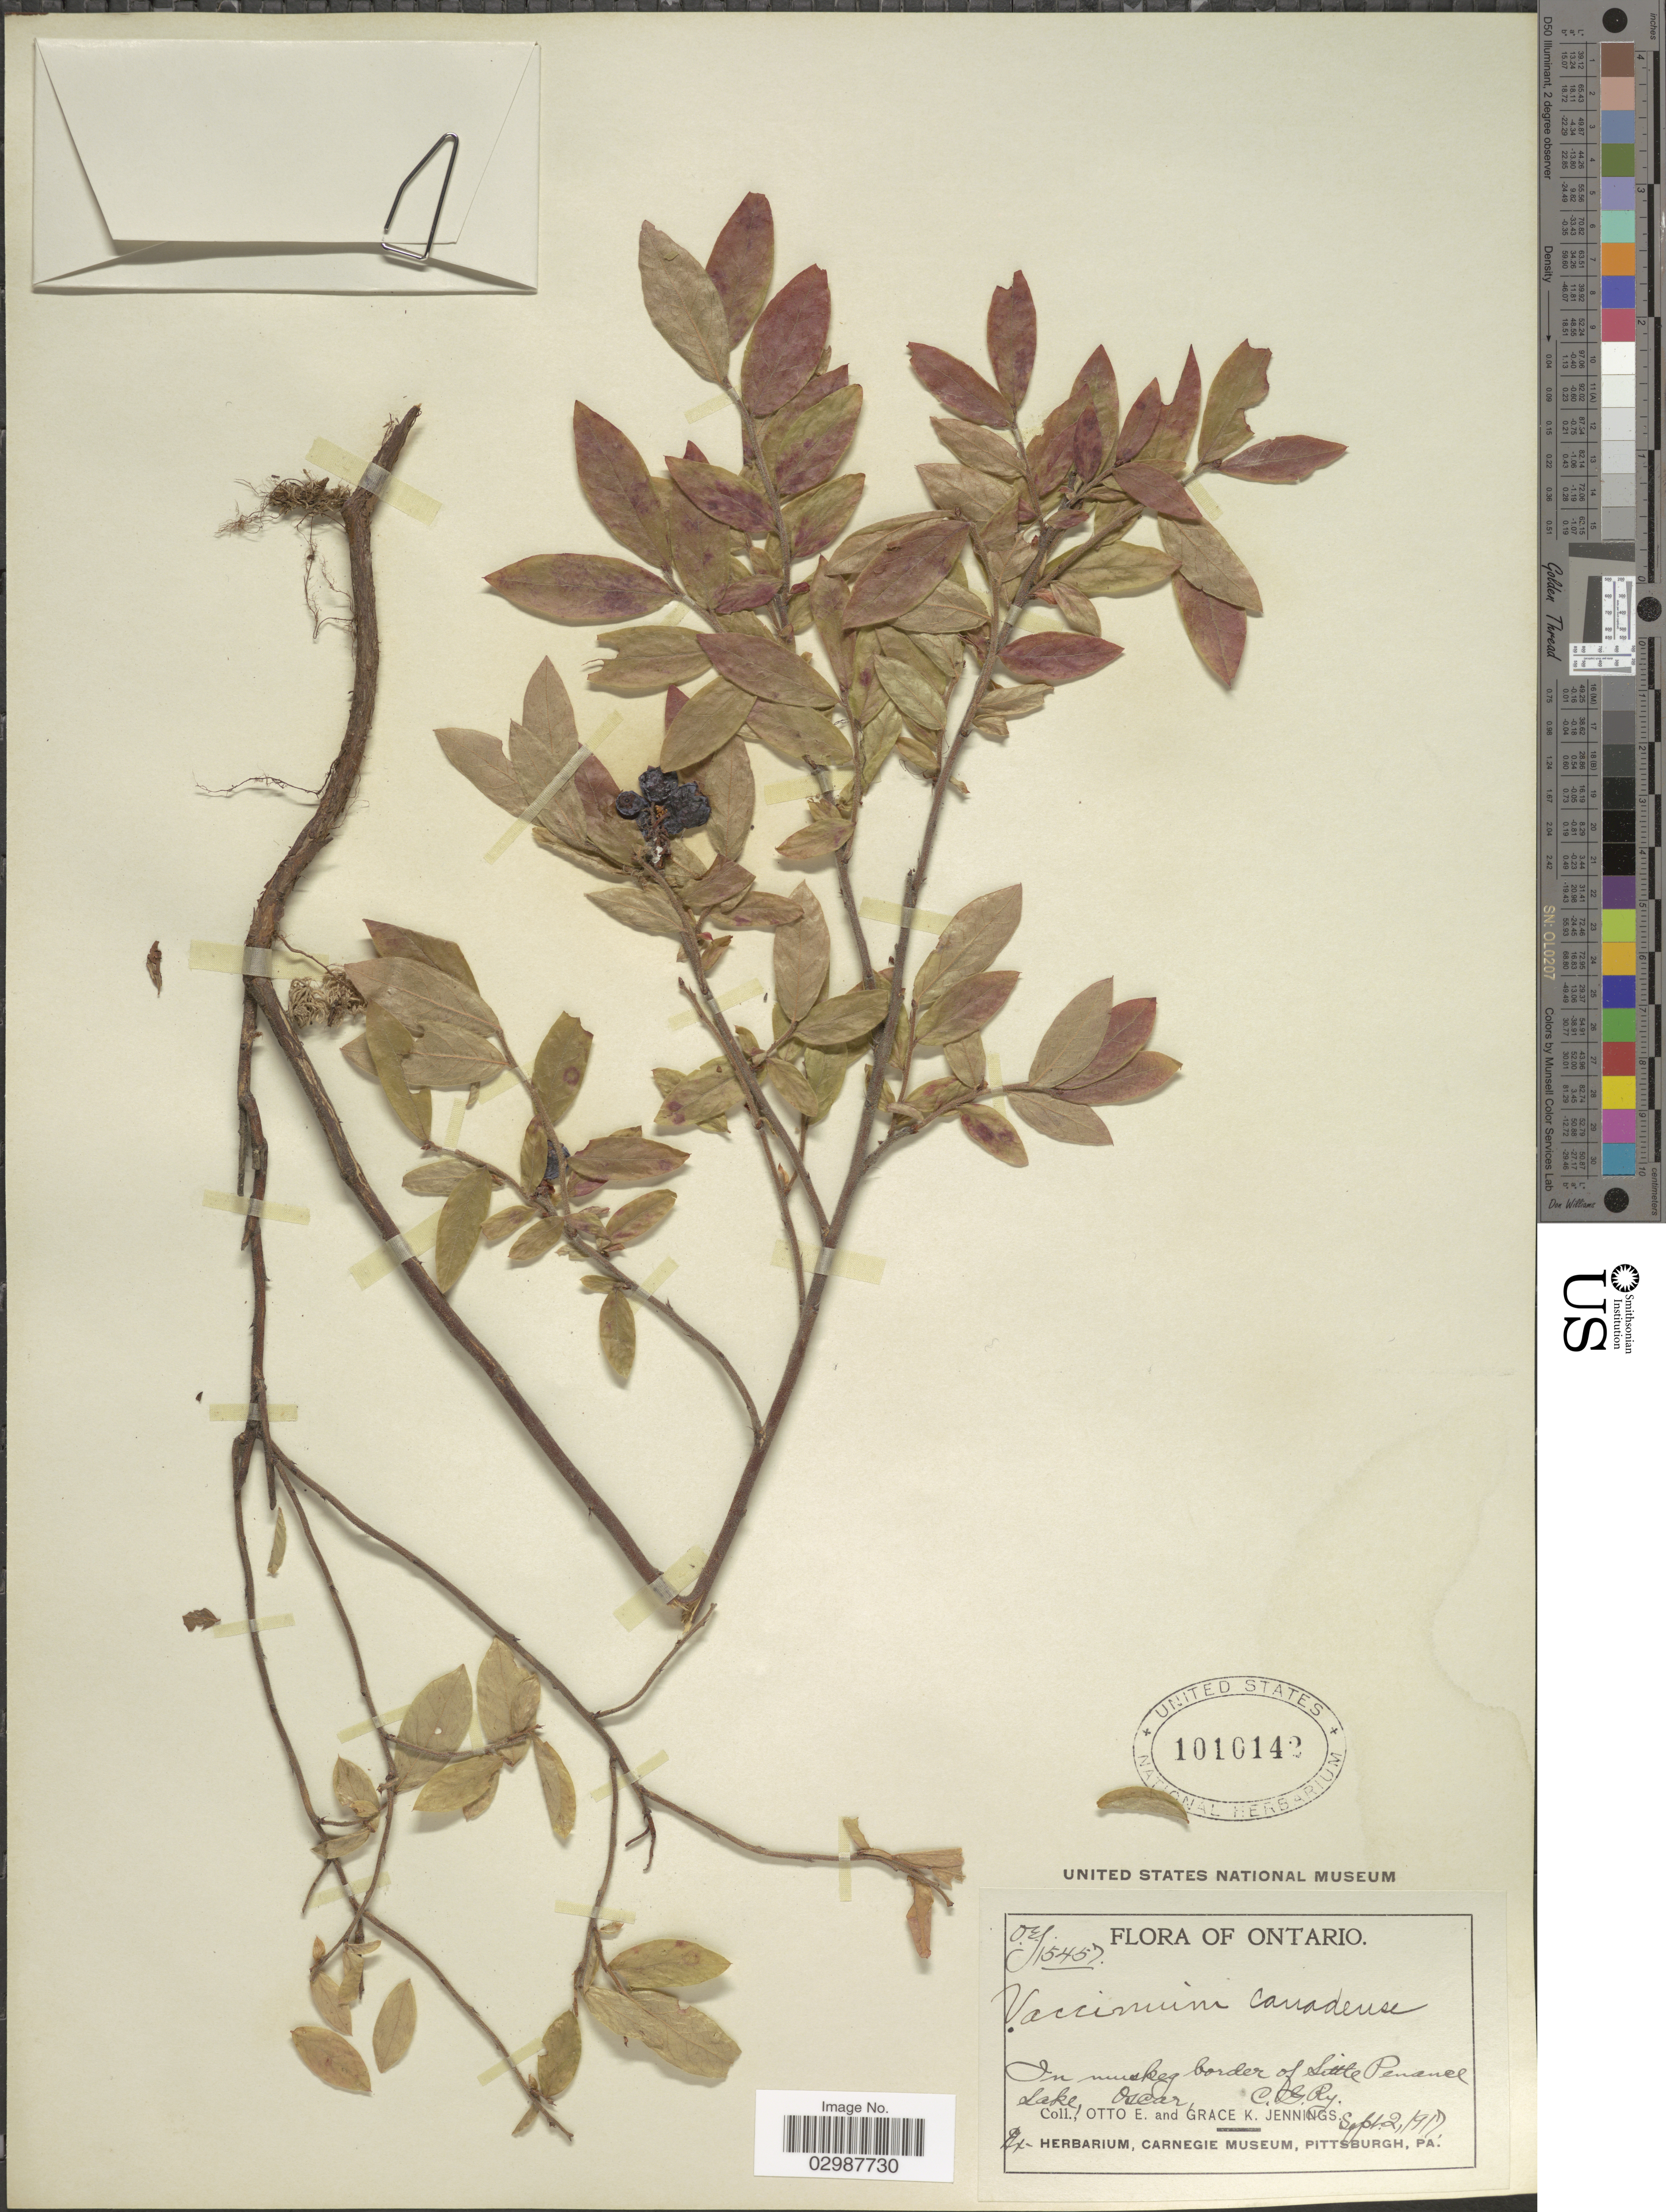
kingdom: Plantae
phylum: Tracheophyta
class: Magnoliopsida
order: Ericales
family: Ericaceae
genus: Vaccinium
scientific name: Vaccinium canadense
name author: Kalm ex Richardson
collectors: O. E. Jennings & G. K. Jennings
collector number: O.E.J.15457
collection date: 1917-09-02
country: Canada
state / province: Ontario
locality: In muskeg border of Little Penance Lake, Oscar, C.G.Ry.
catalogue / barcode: US 1010142